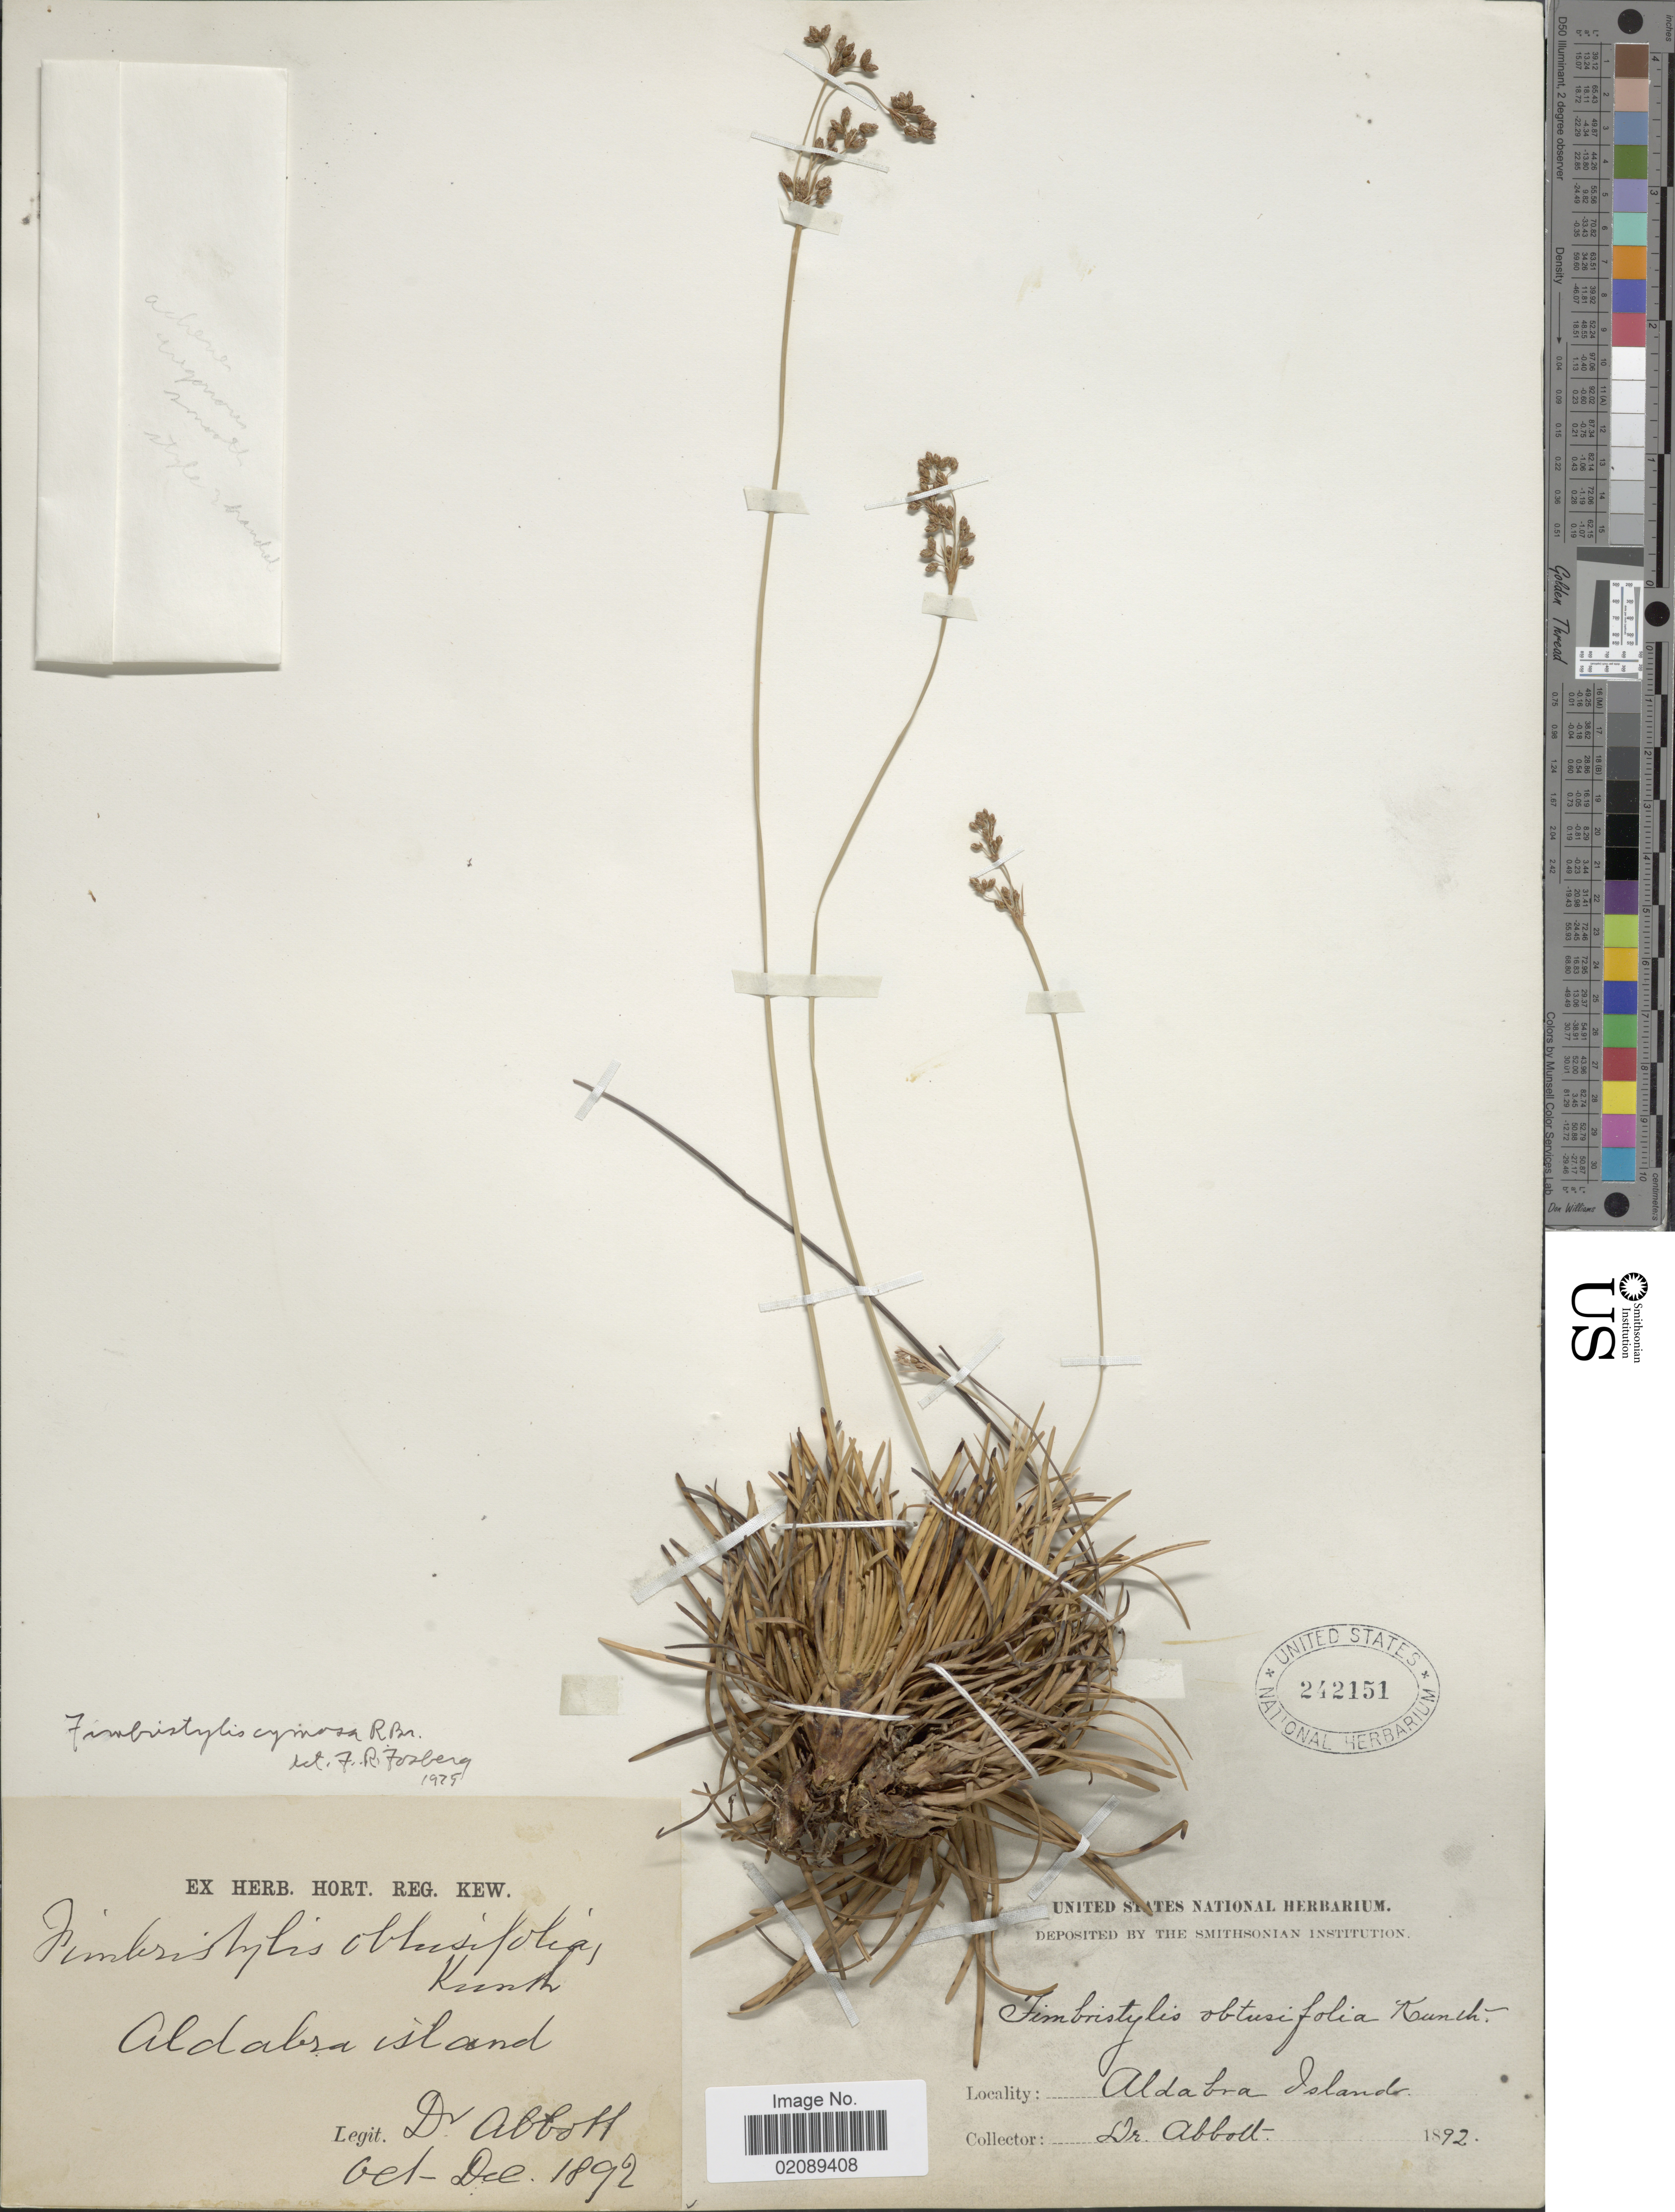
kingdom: Plantae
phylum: Tracheophyta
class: Liliopsida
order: Poales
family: Cyperaceae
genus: Fimbristylis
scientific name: Fimbristylis cymosa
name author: R. Br.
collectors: Abbott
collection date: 1892-10/1892-12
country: Seychelles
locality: Aldabra Island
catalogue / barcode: US 242151